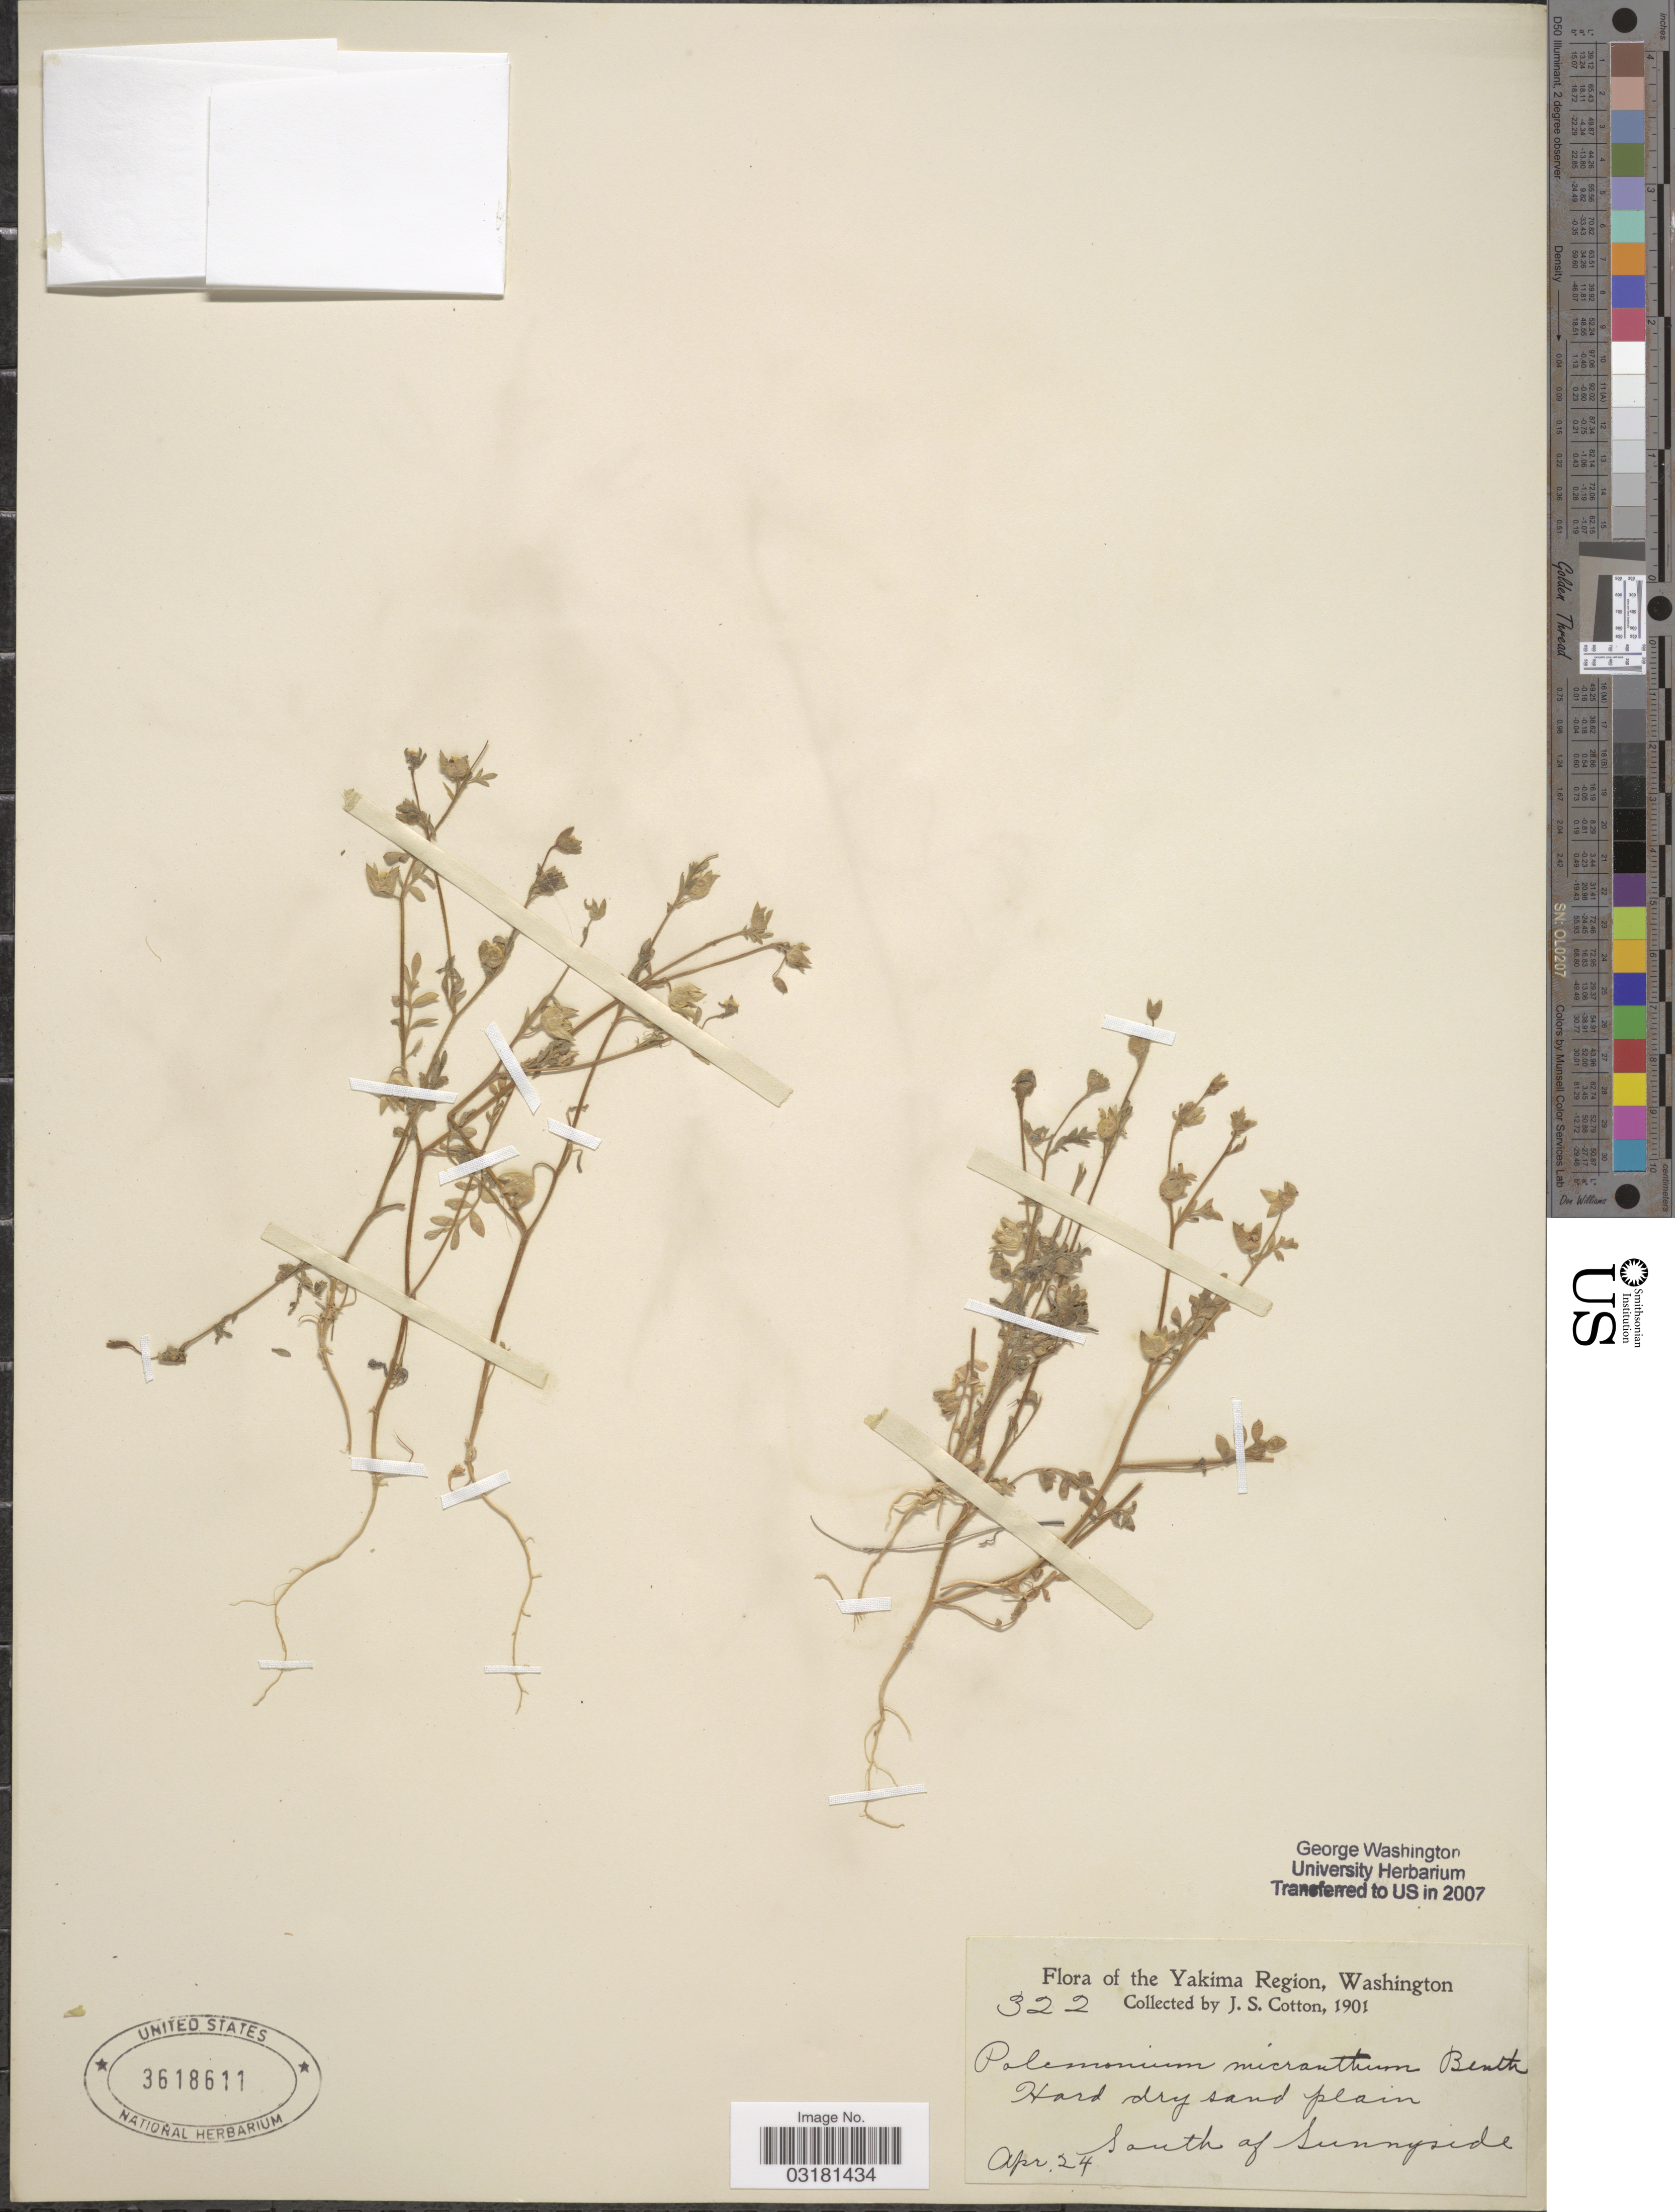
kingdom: Plantae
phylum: Tracheophyta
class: Magnoliopsida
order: Ericales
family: Polemoniaceae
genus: Polemonium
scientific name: Polemonium micranthum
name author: Benth.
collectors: J. S. Cotton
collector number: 322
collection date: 1901-04-24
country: United States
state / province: Washington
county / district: Yakima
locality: Yakima Region. South of Sunnyside.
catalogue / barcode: US 3618611